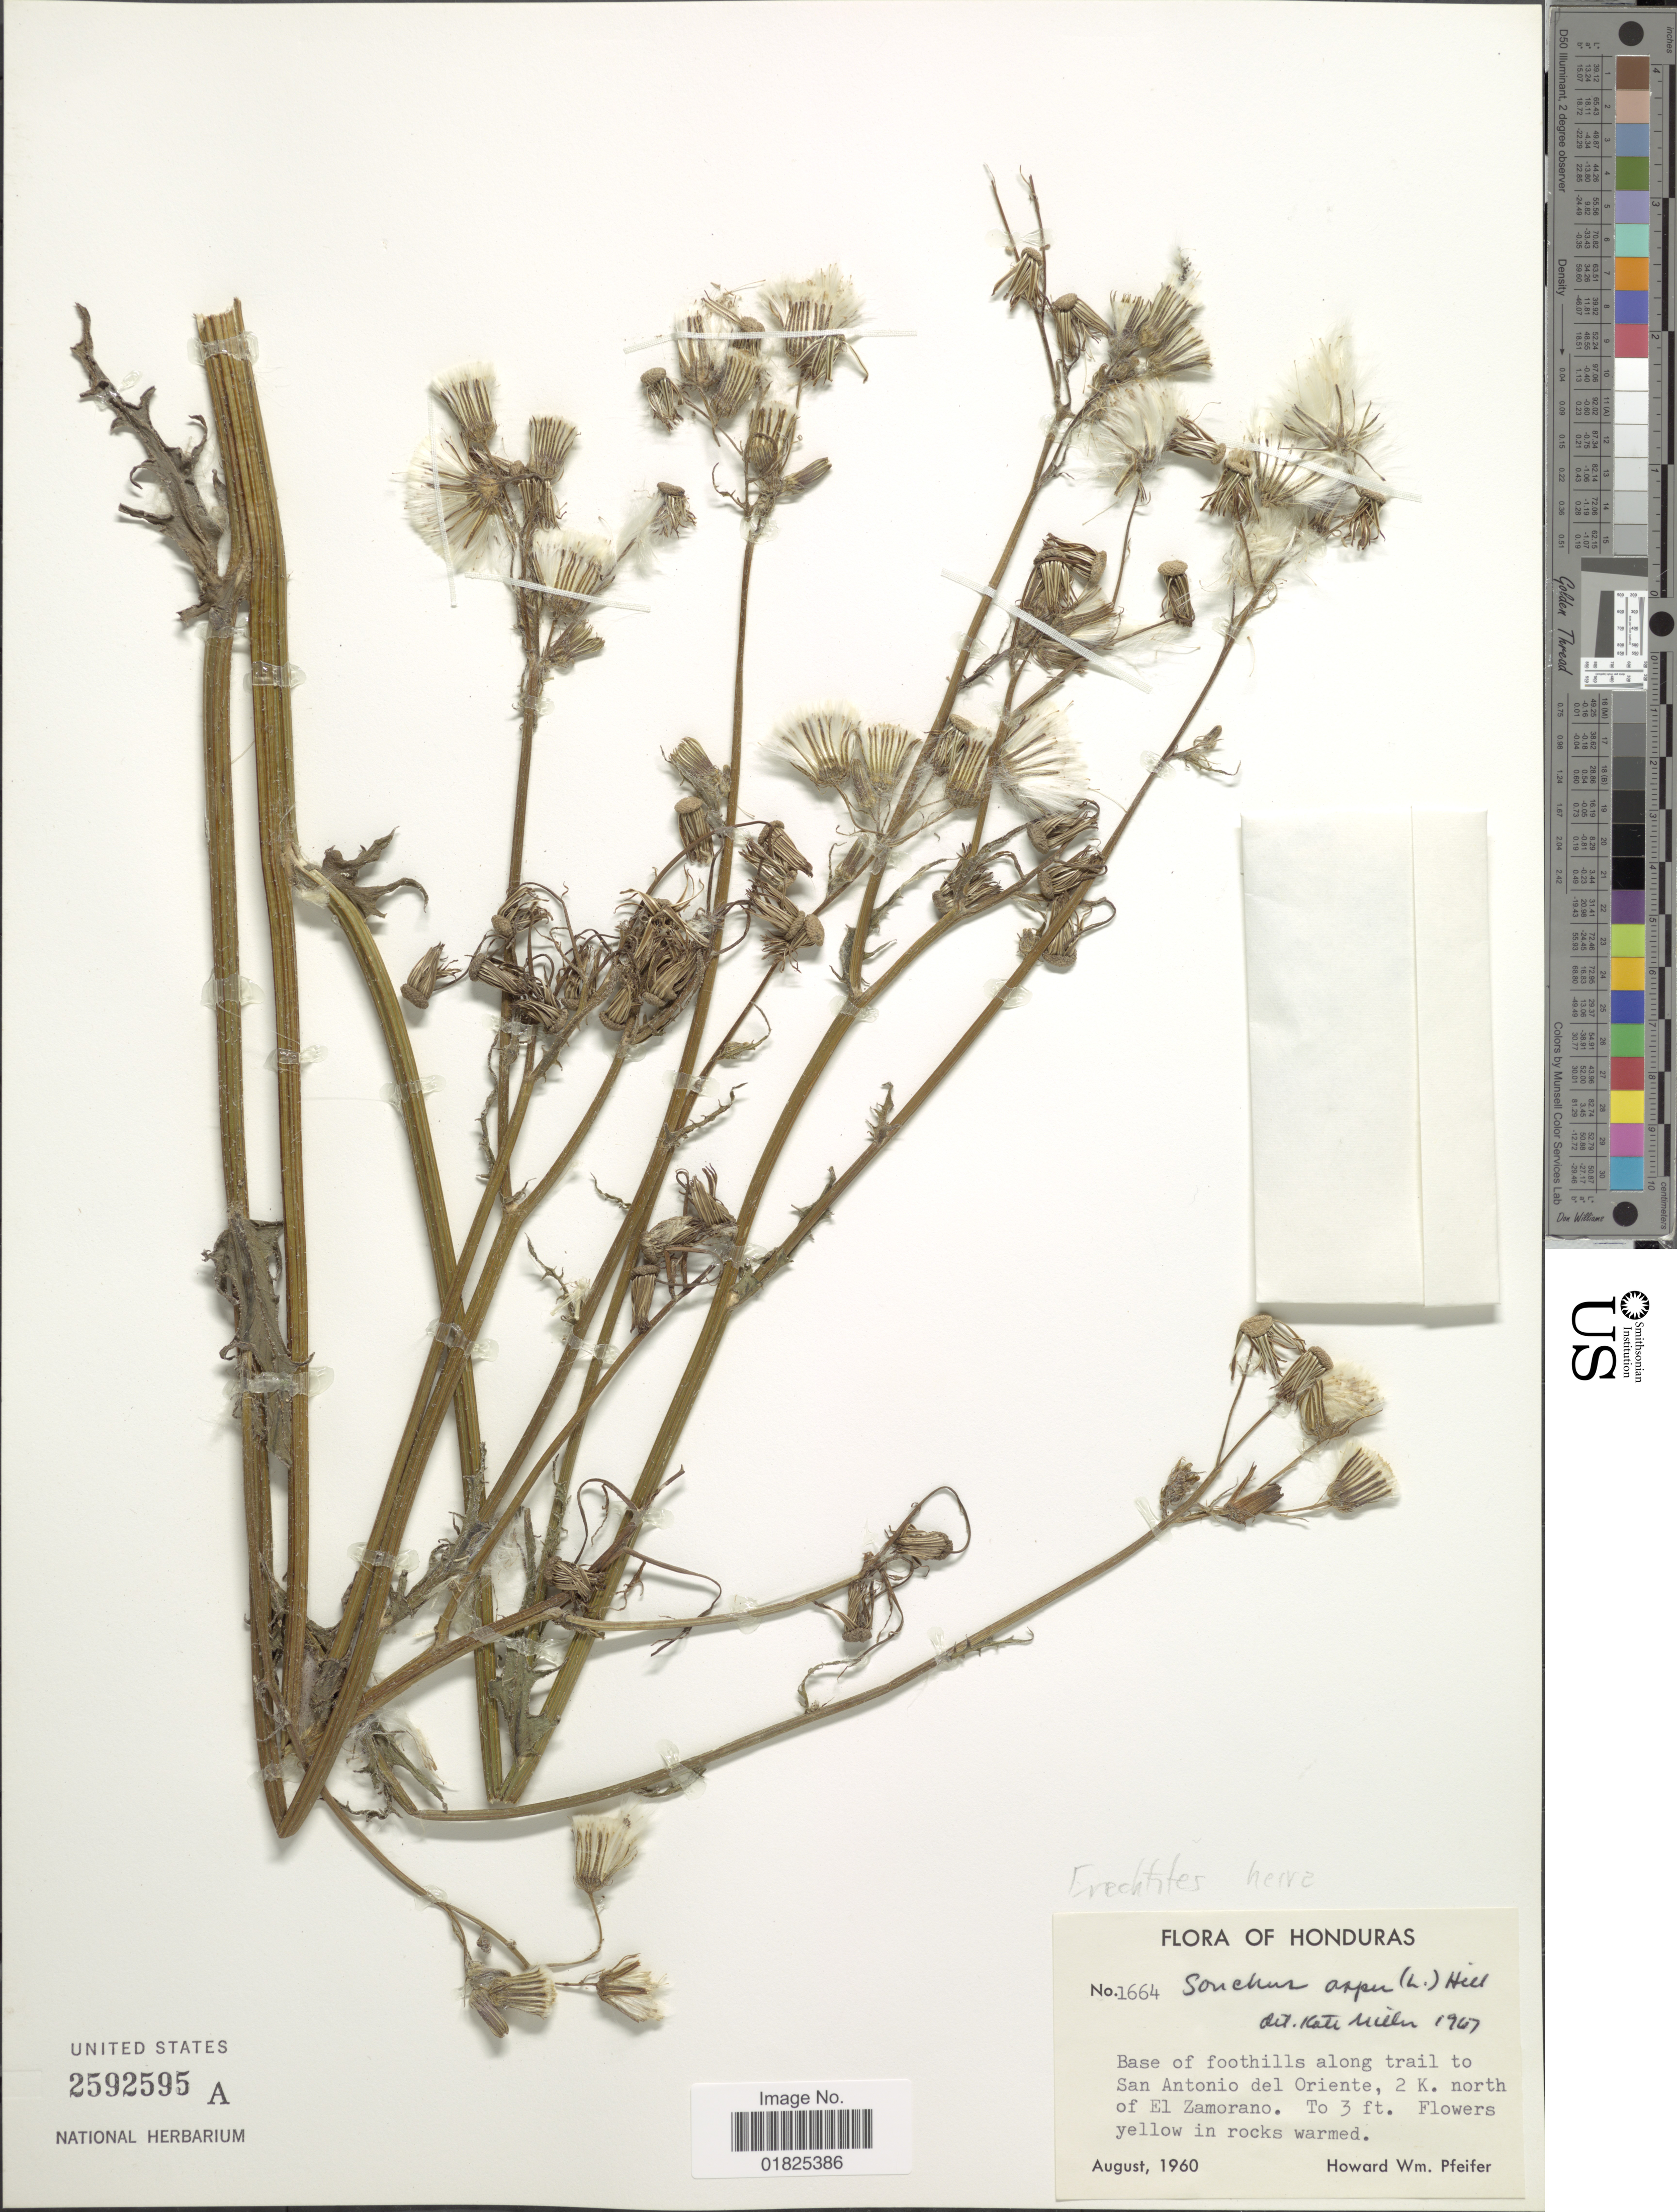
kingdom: Plantae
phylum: Tracheophyta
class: Magnoliopsida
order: Asterales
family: Asteraceae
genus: Erechtites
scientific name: Erechtites hieraciifolius var. cacaliodes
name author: (Fisch. ex Spreng.) Less. ex Griseb.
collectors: H. W. Pfeifer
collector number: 1664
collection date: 1960-08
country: Honduras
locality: Ase of foothills along rail to San Antonio del oriente, 2 k. north of El Zamorano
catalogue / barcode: US 2592595A